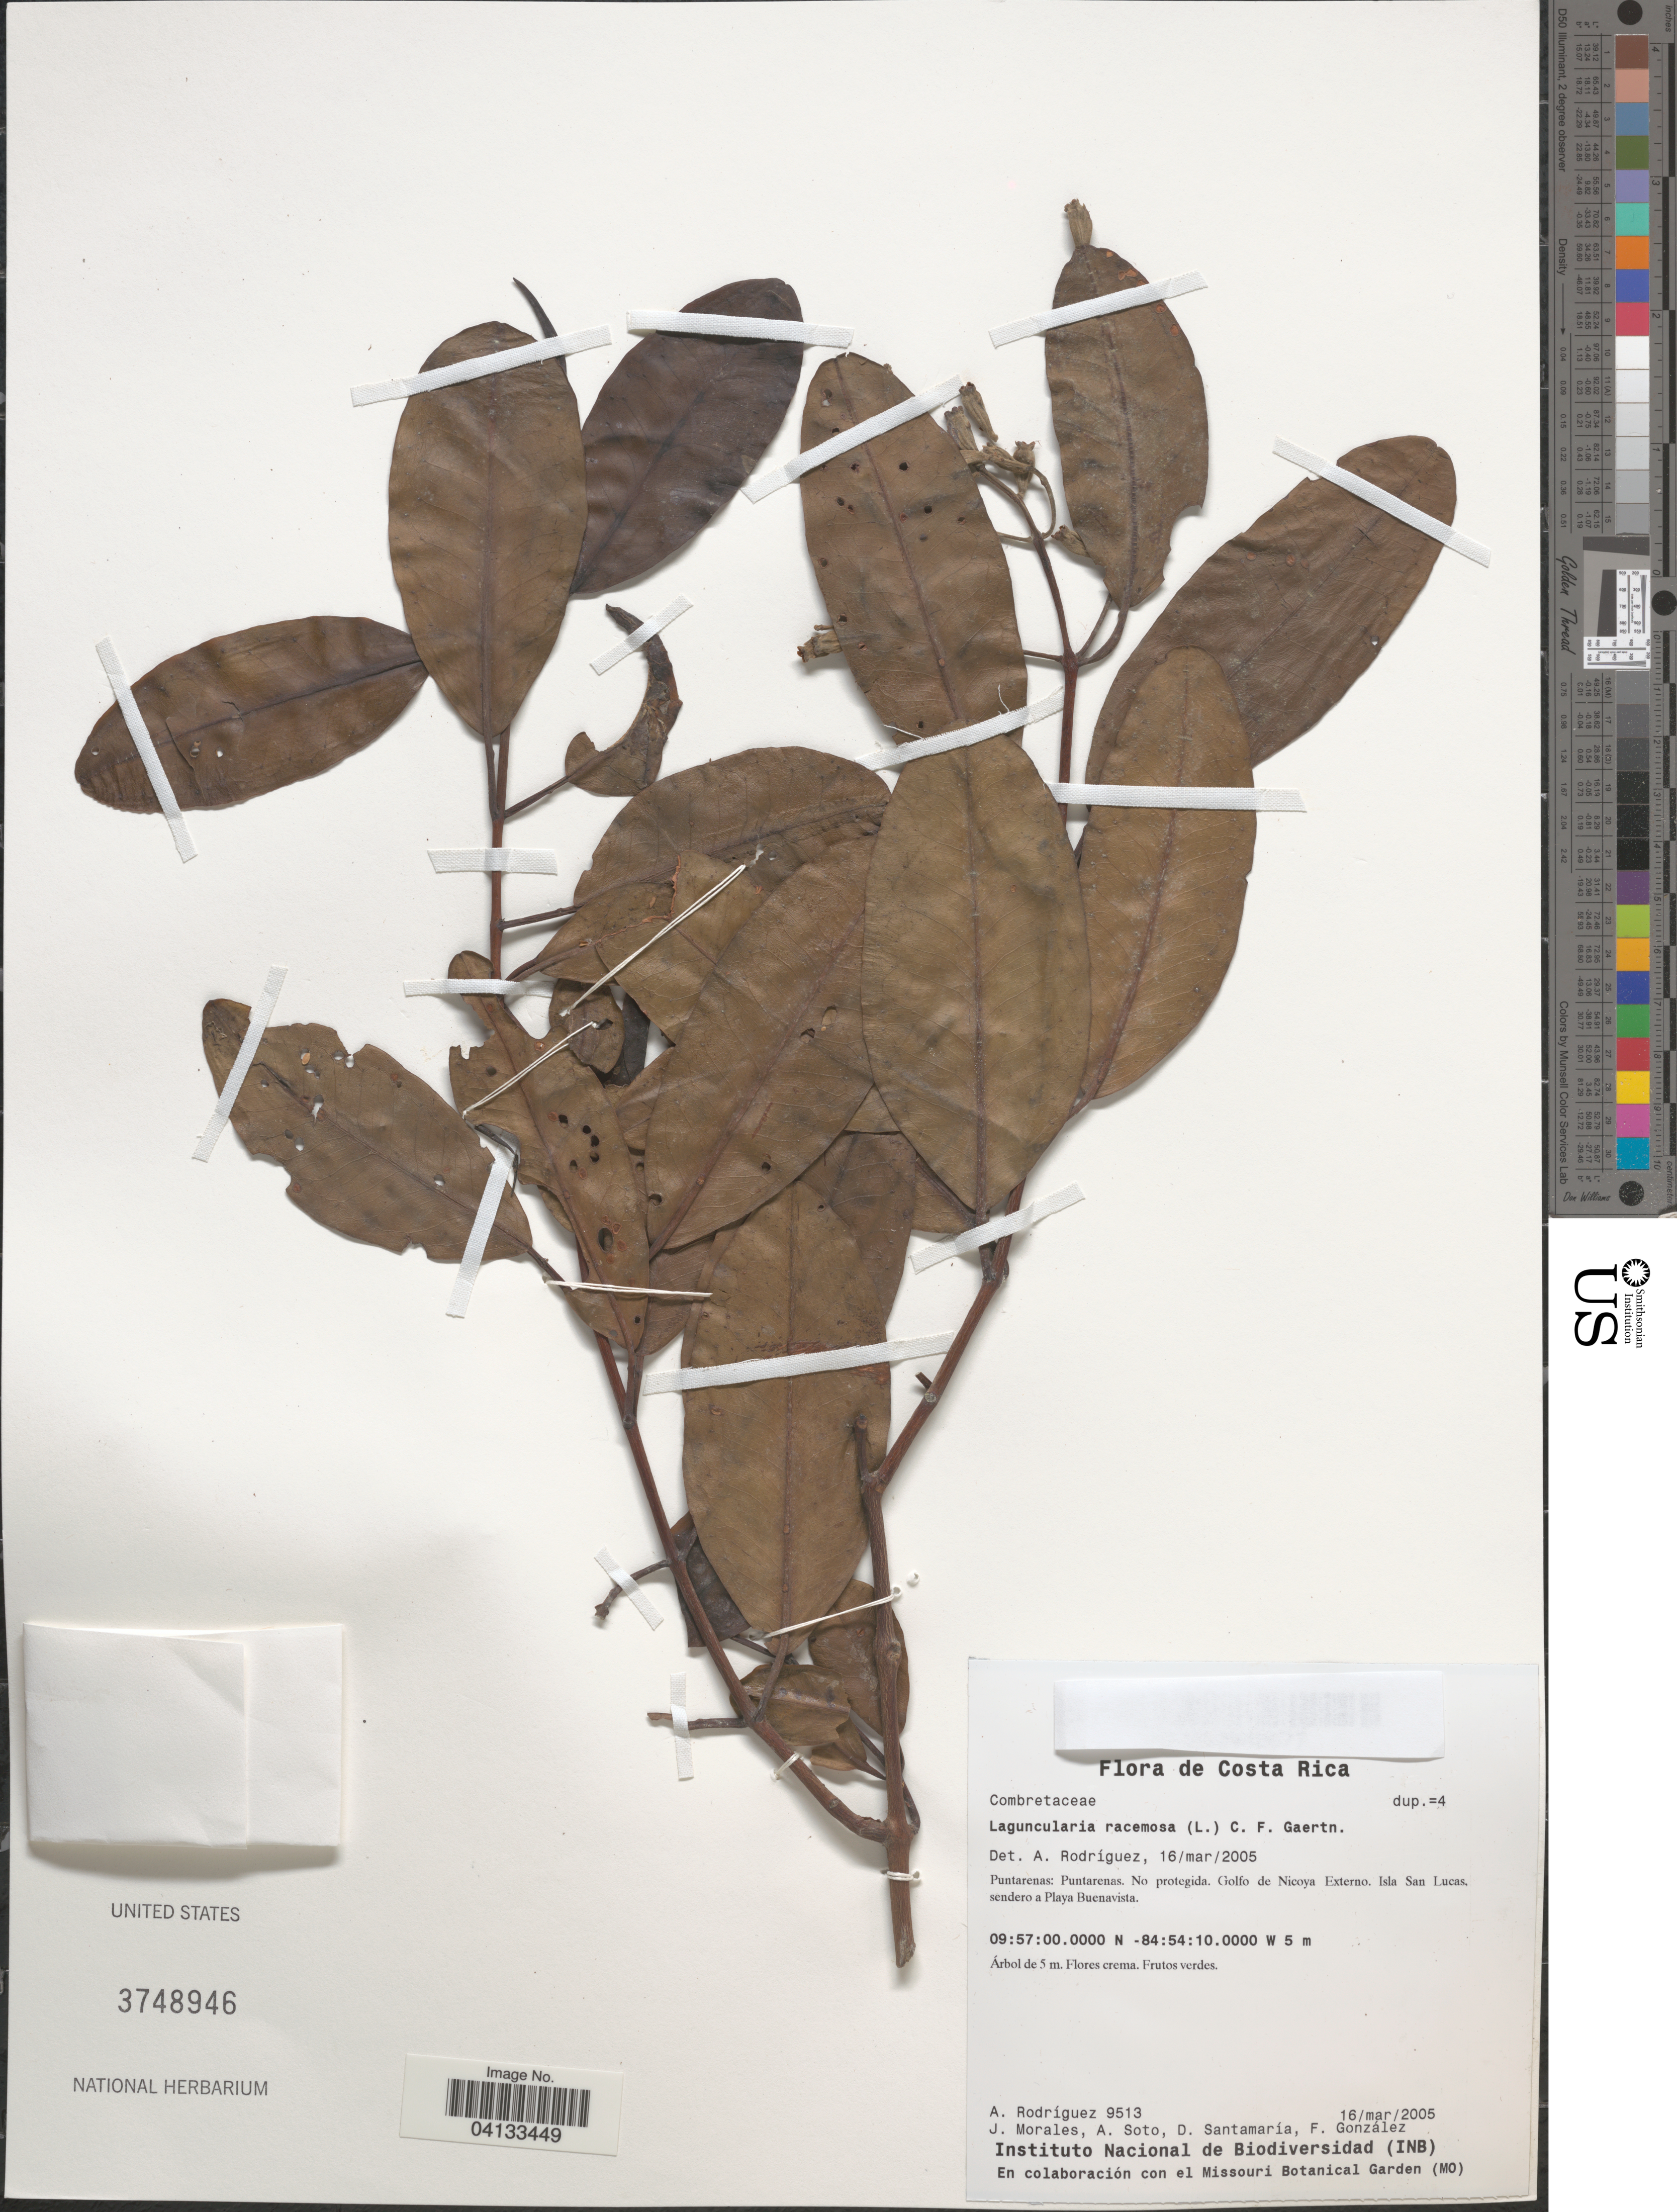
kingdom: Plantae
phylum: Tracheophyta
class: Magnoliopsida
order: Myrtales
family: Combretaceae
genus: Laguncularia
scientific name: Laguncularia racemosa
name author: (L.) C.F. Gaertn.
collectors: A. Rodríguez, J. Morales, A. Soto, D. Santamaria & F. González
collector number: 9513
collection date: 2005-03-16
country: Costa Rica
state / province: Puntarenas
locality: No protegida. Golfo de Nicoya Externo. Isla San Lucas, sendero a Playa Buenavista.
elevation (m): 5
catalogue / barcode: US 3748946